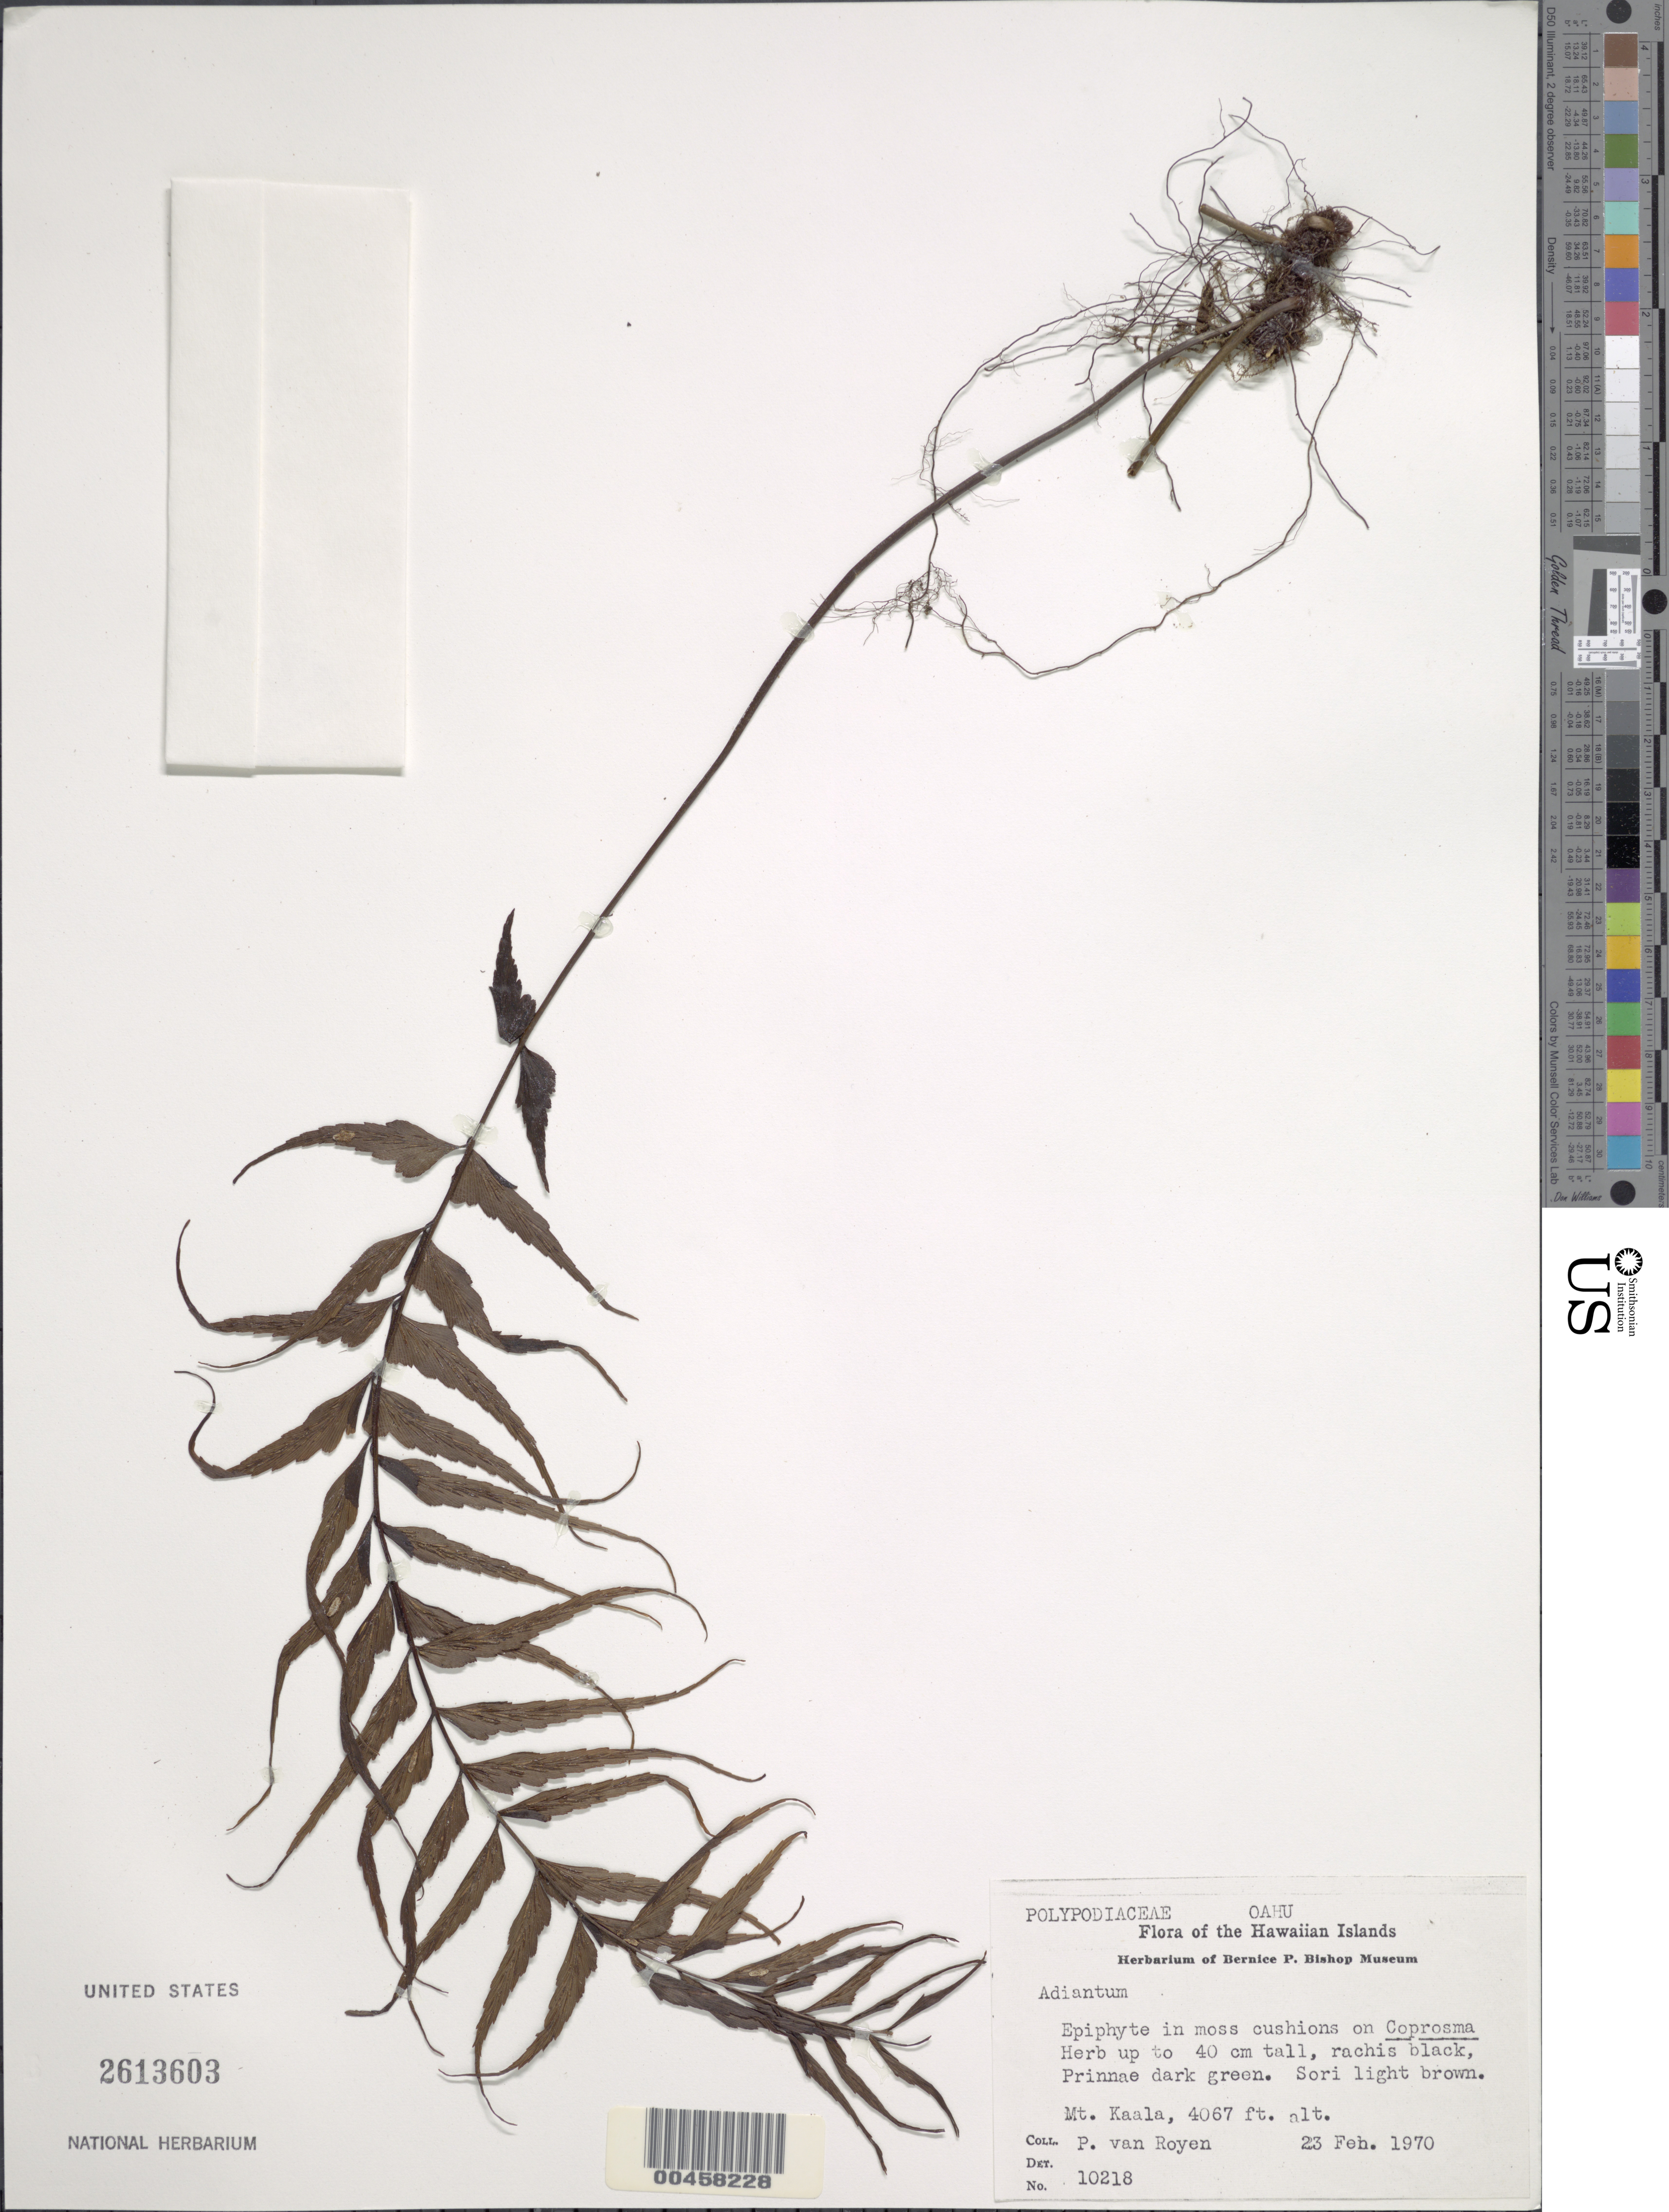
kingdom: Plantae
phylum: Tracheophyta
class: Polypodiopsida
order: Polypodiales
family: Aspleniaceae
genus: Asplenium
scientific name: Asplenium polyodon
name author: G. Forst.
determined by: Wagner, W. L., (BOT), Smithsonian Institution - National Museum of Natural History (UNITED STATES)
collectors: P. van Royen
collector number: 10218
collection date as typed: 23 Feb 1970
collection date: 1970-02-23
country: United States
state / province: Hawaii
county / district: Honolulu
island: Oahu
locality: Mt. Kaala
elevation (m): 1240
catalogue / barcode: US 2613603